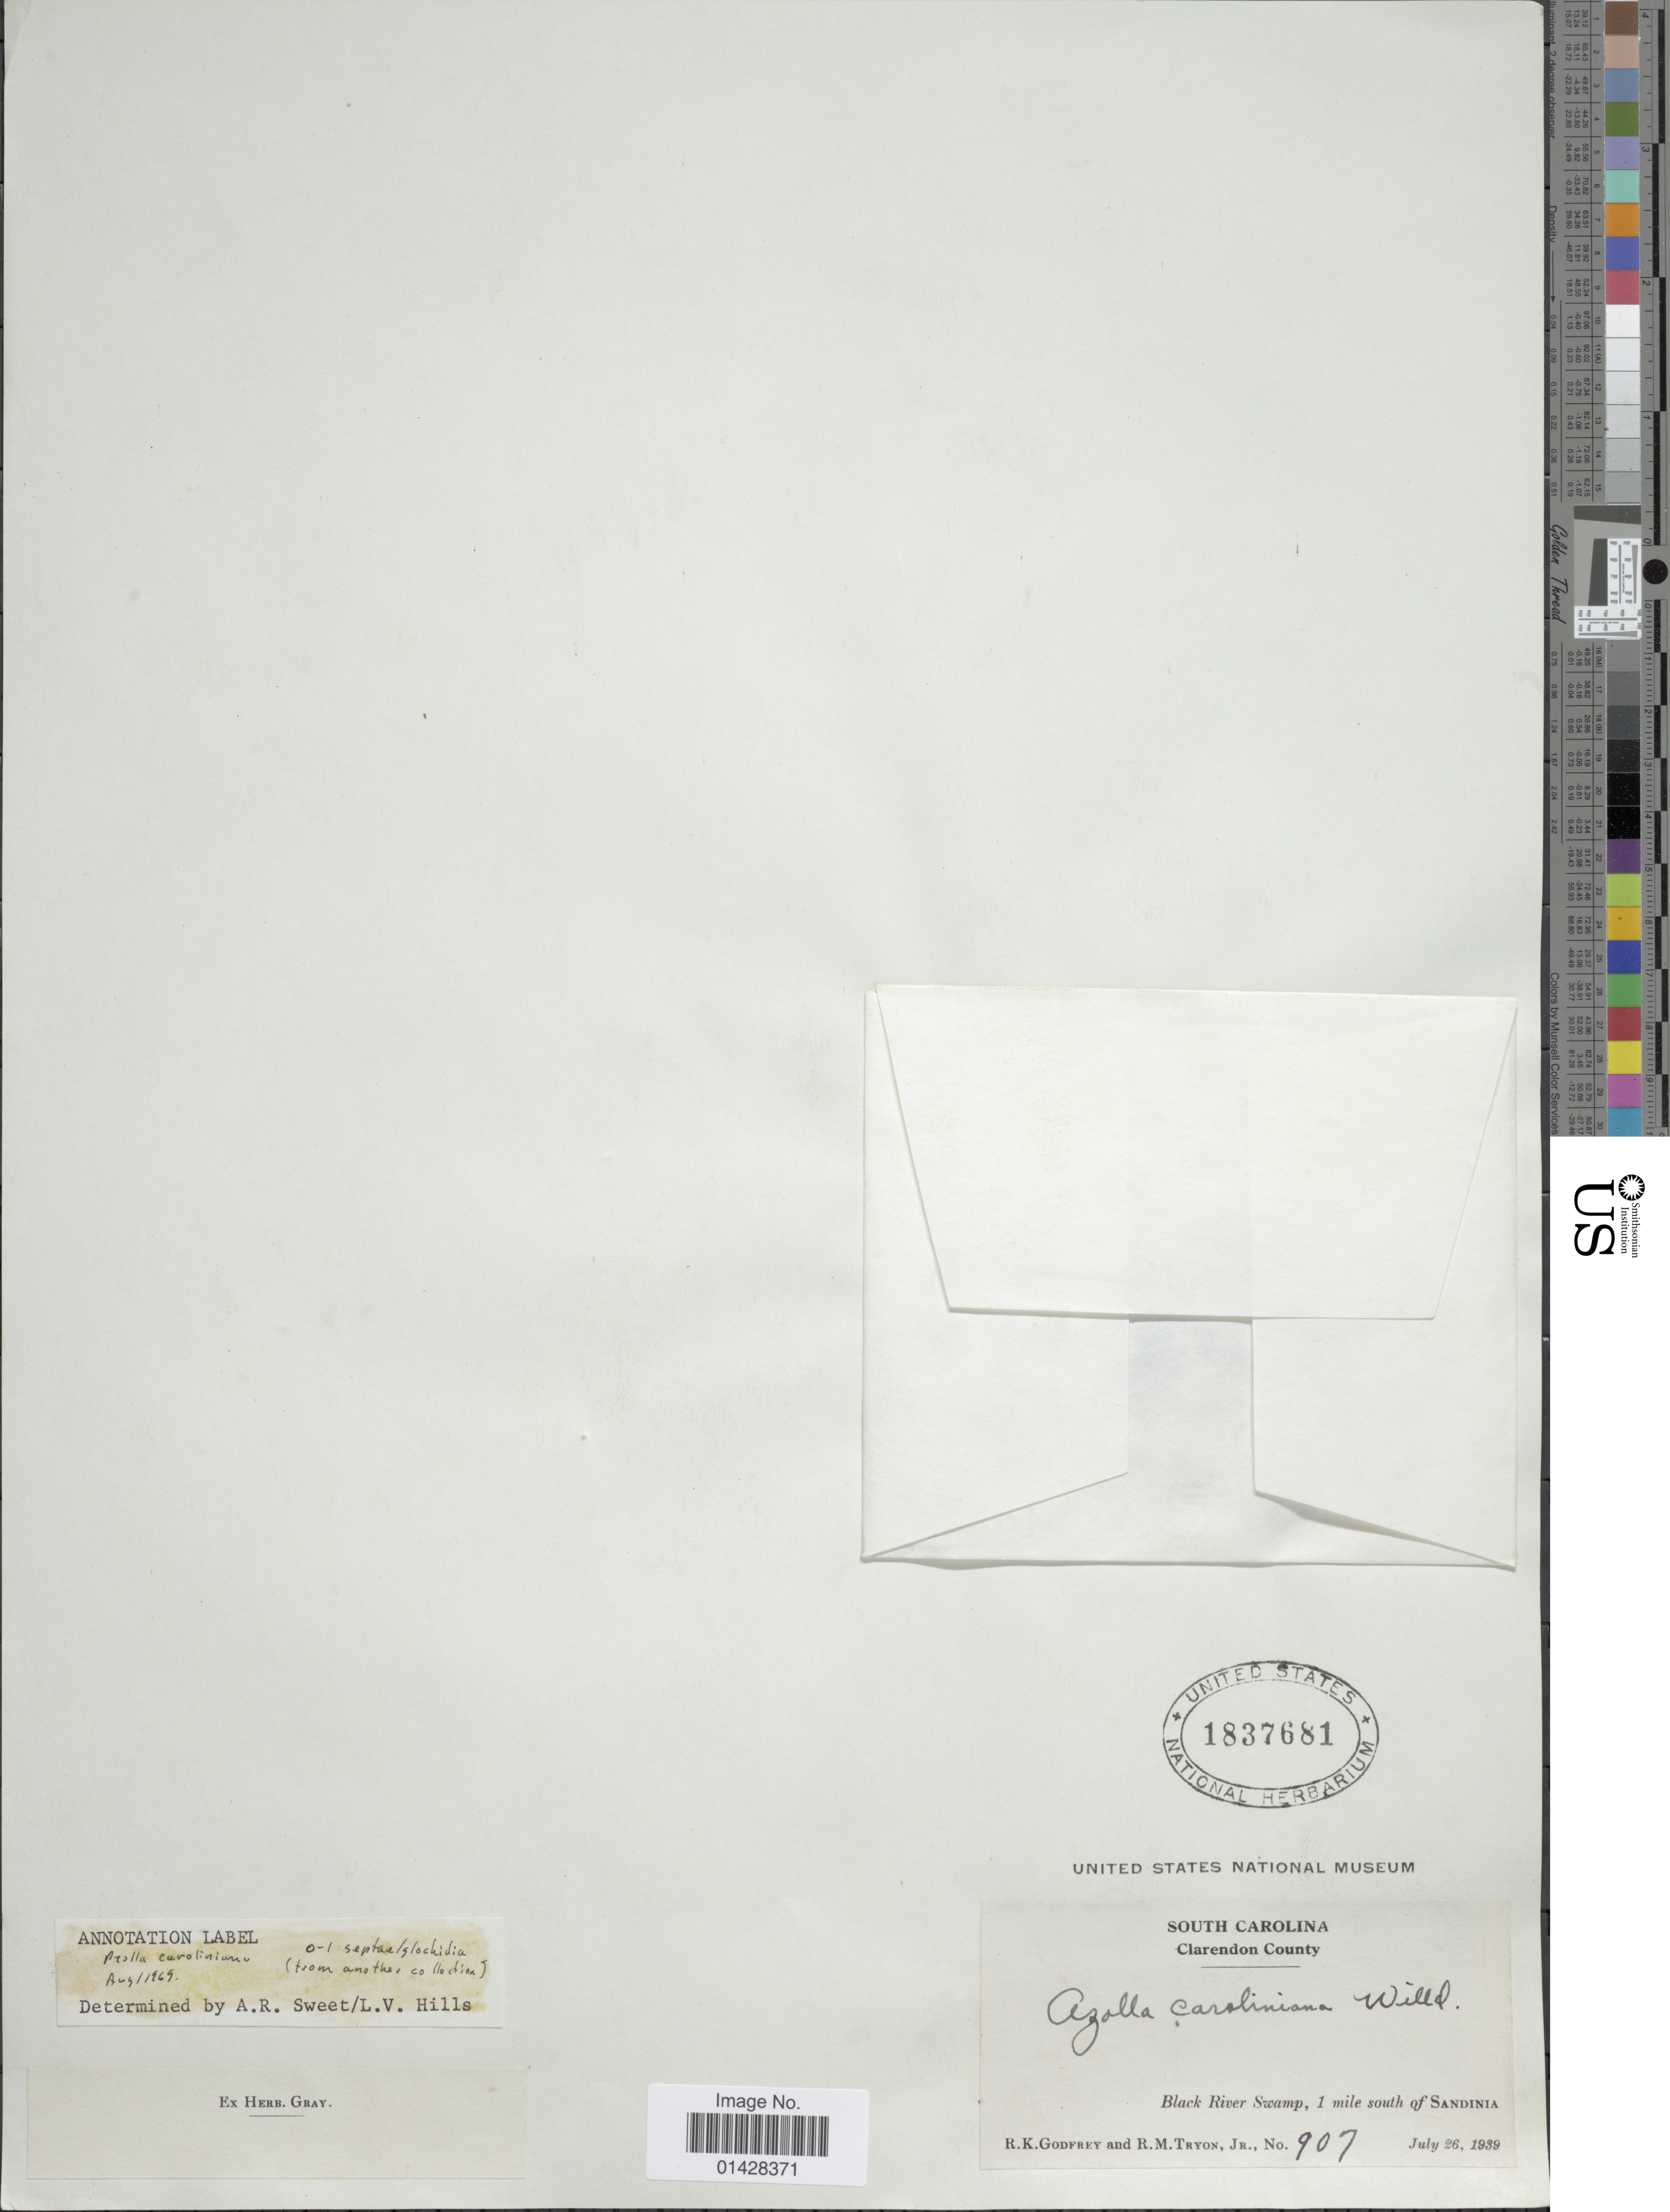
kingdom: Plantae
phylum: Tracheophyta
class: Polypodiopsida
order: Salviniales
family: Salviniaceae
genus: Azolla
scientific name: Azolla caroliniana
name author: Willd.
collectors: R. K. Godfrey & R. M. Tryon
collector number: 907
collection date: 1939-07-26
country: United States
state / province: South Carolina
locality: Claredon County, Black River Swamp, 1 mile south of Sandinia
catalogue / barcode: US 1837681